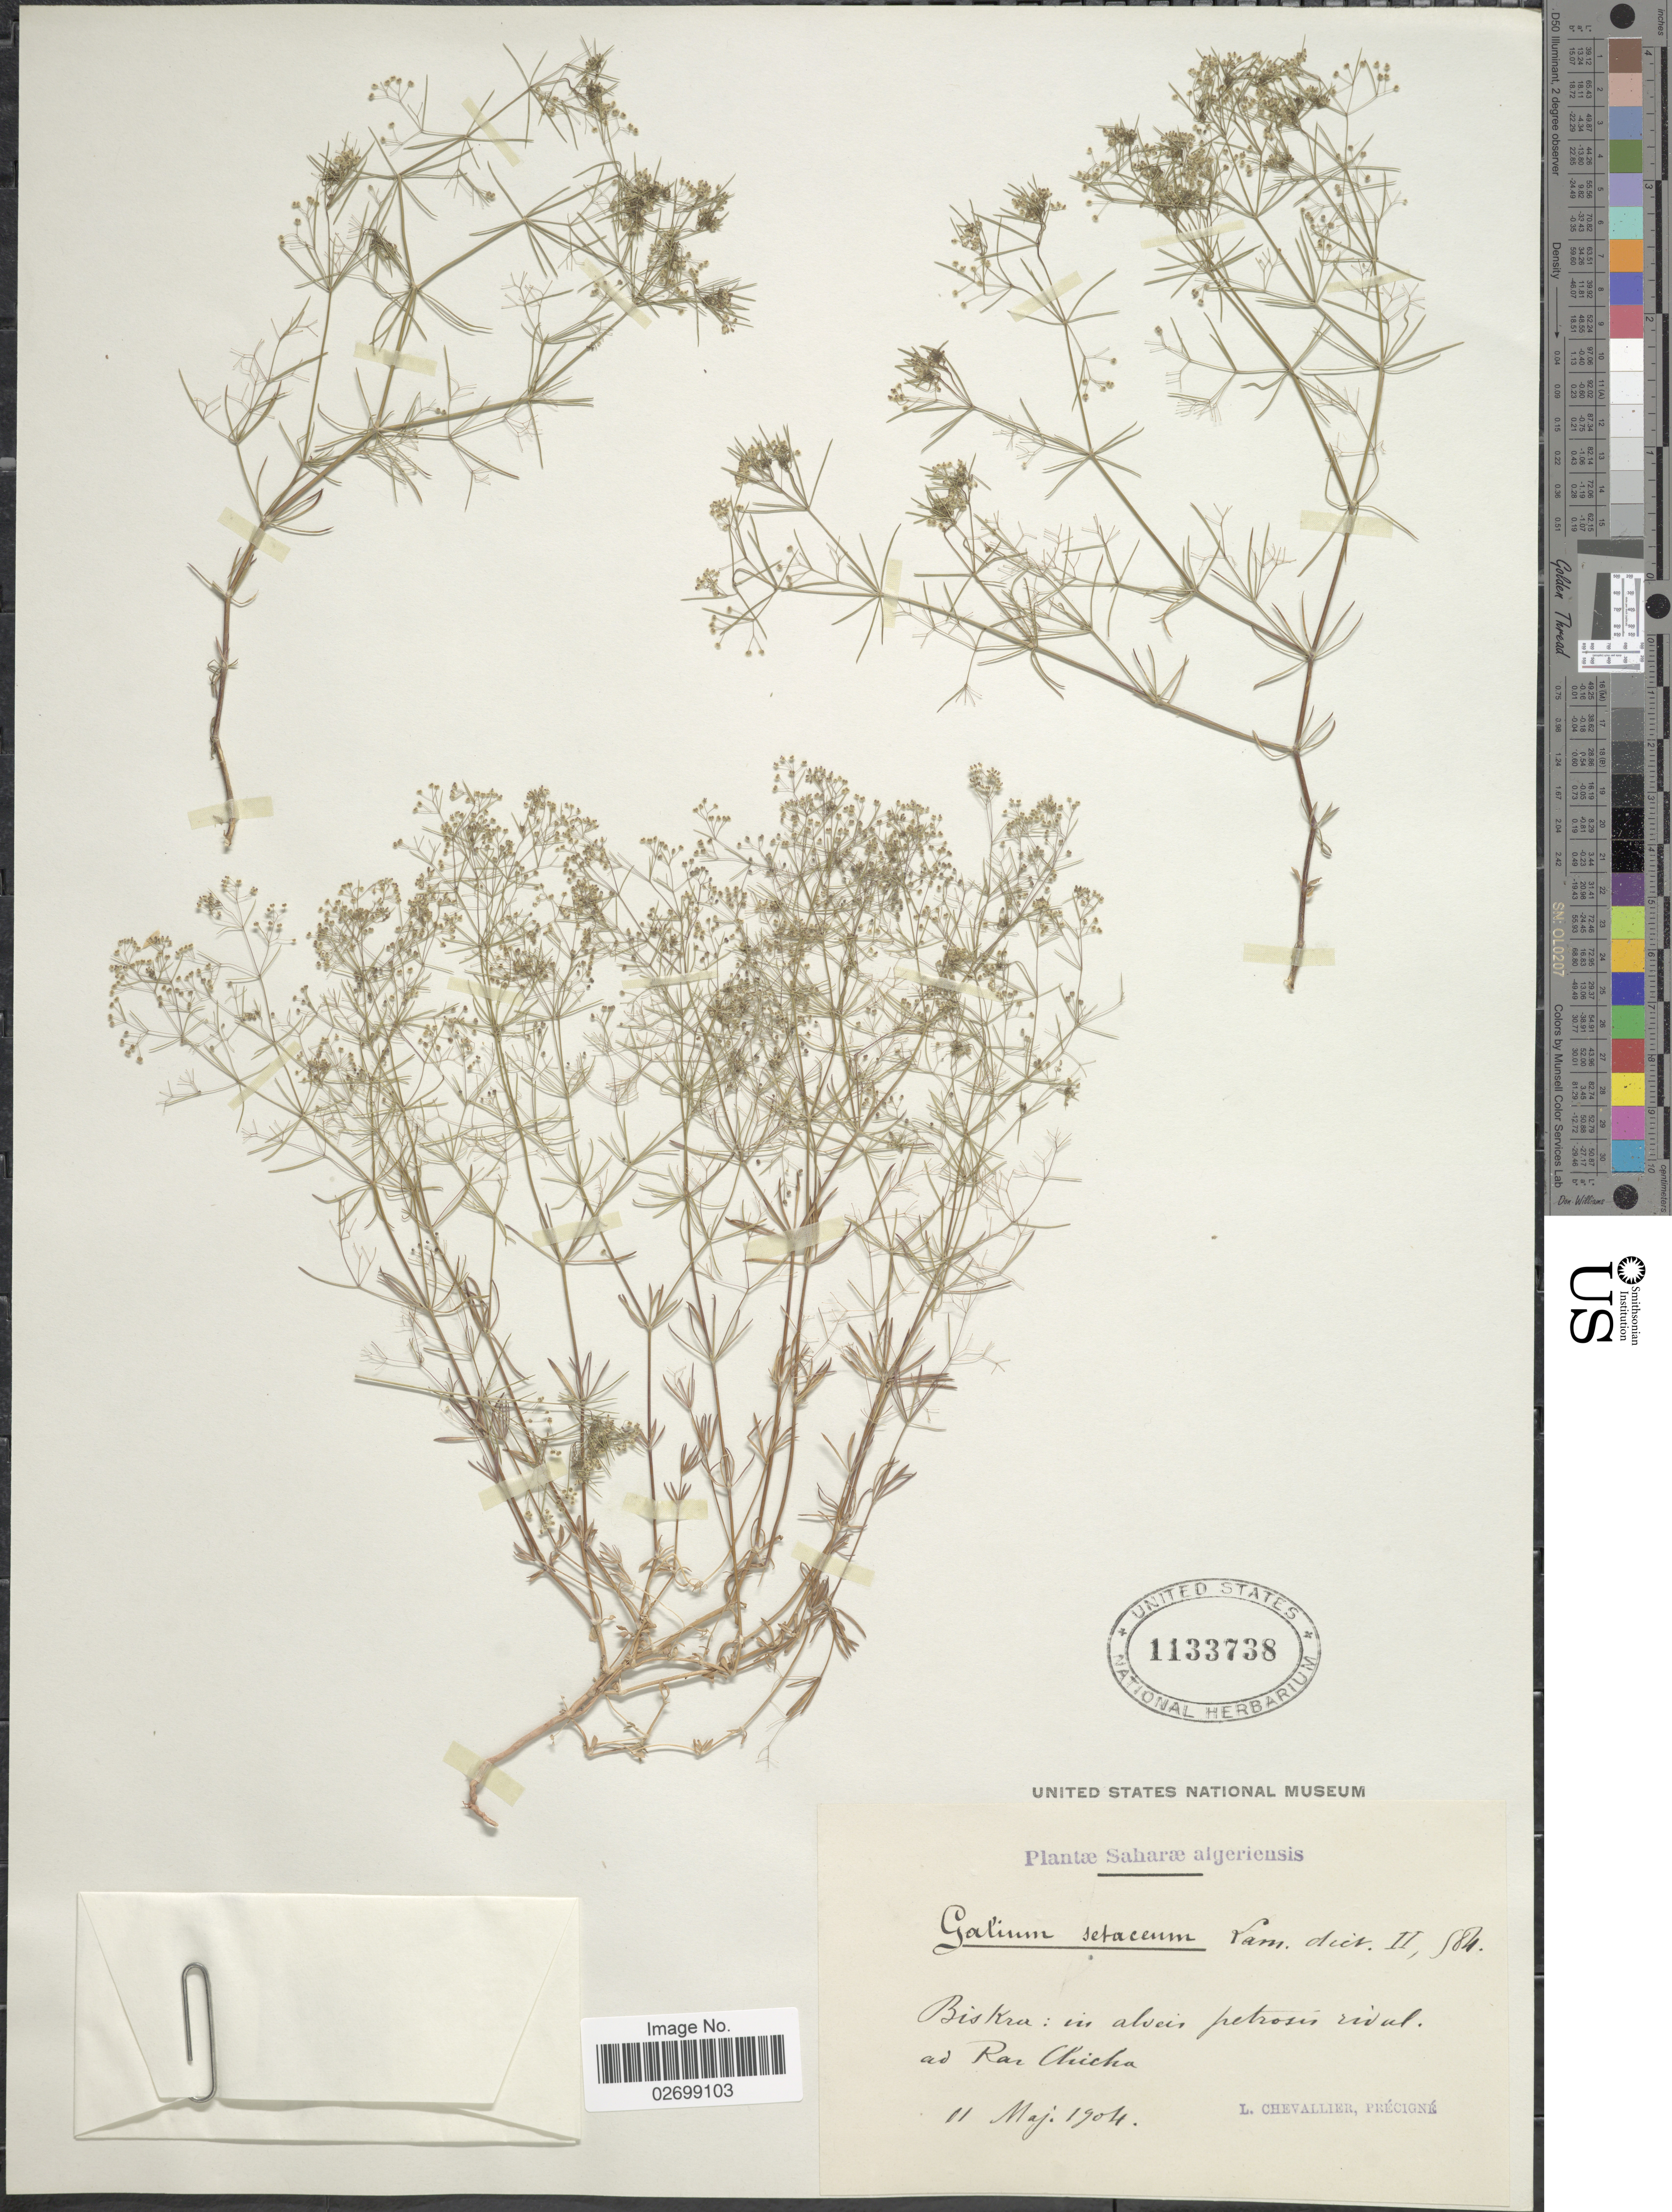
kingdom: Plantae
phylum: Tracheophyta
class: Magnoliopsida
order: Gentianales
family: Rubiaceae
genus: Galium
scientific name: Galium setaceum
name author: Lam.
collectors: L. Chevallier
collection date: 1904-05-11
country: Algeria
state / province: Biskra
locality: Saharae algeriensis, in alveis petrosis rival ad Ras Chicha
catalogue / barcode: US 1133738